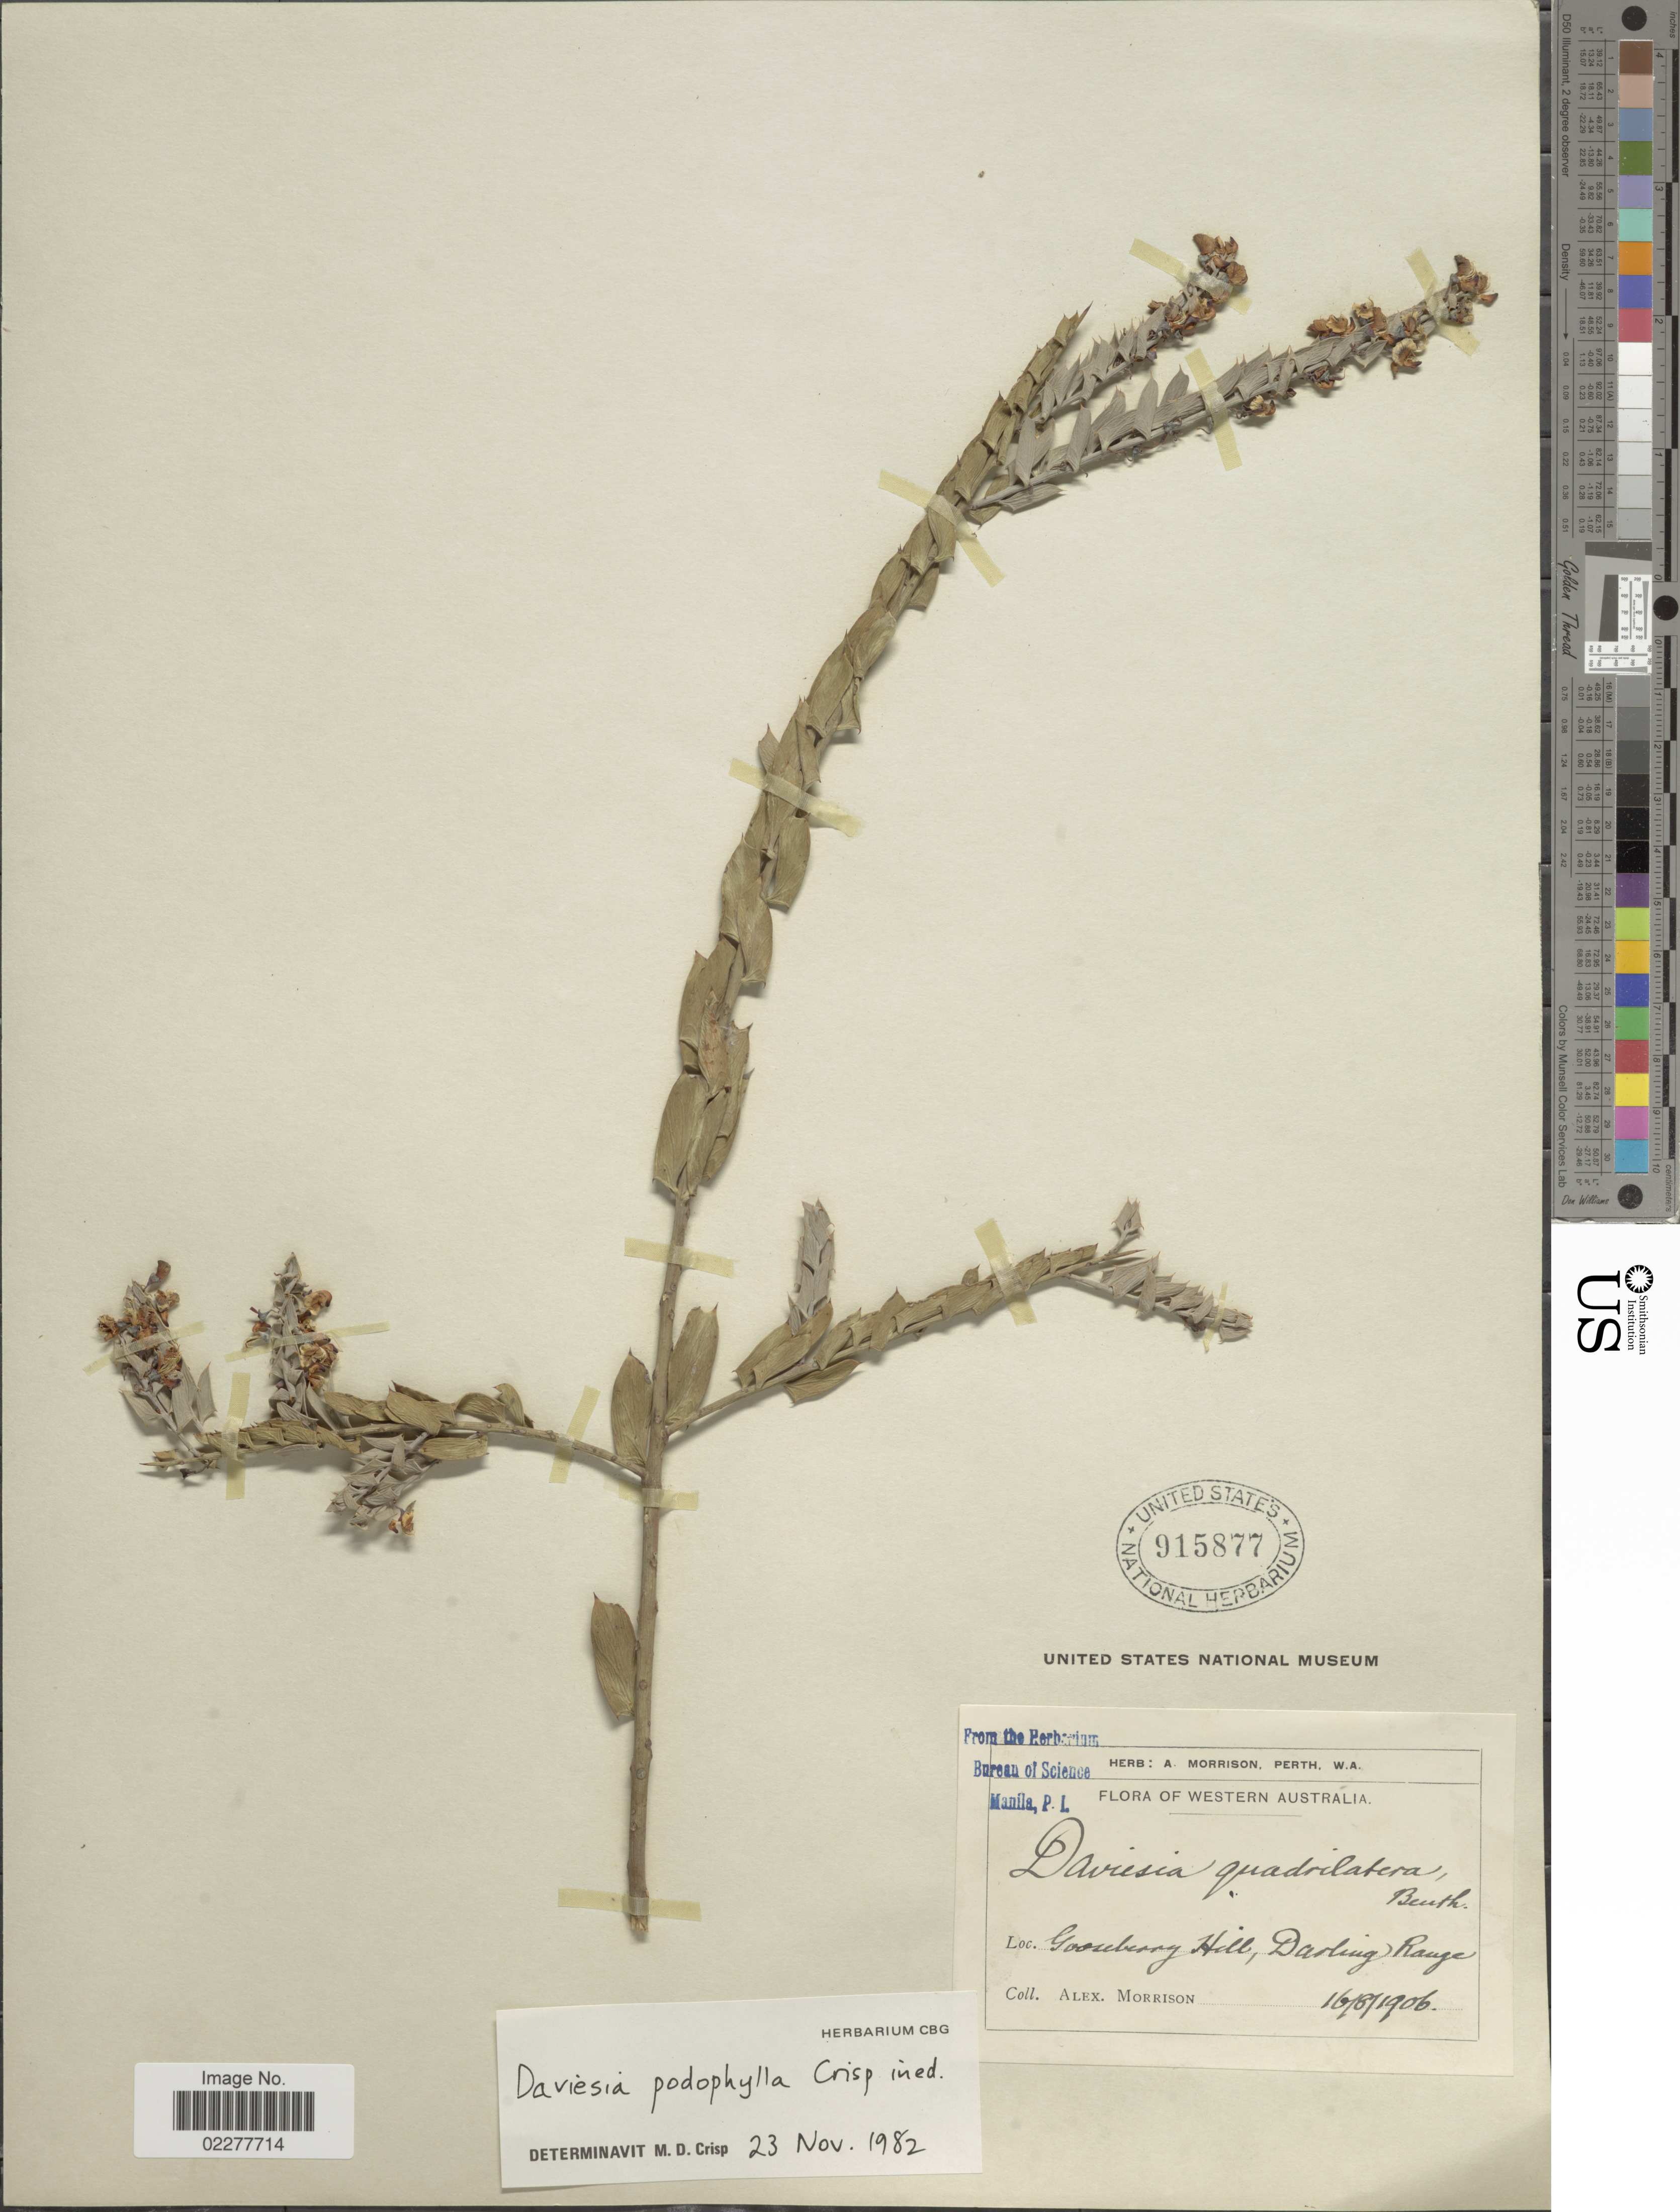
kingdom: Plantae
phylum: Tracheophyta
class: Magnoliopsida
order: Fabales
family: Fabaceae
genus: Daviesia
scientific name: Daviesia podophylla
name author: Crisp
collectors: A. Morrison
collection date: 1906-08-16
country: Australia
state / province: Western Australia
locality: Gooseberry Hill, Darling Range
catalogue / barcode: US 915877